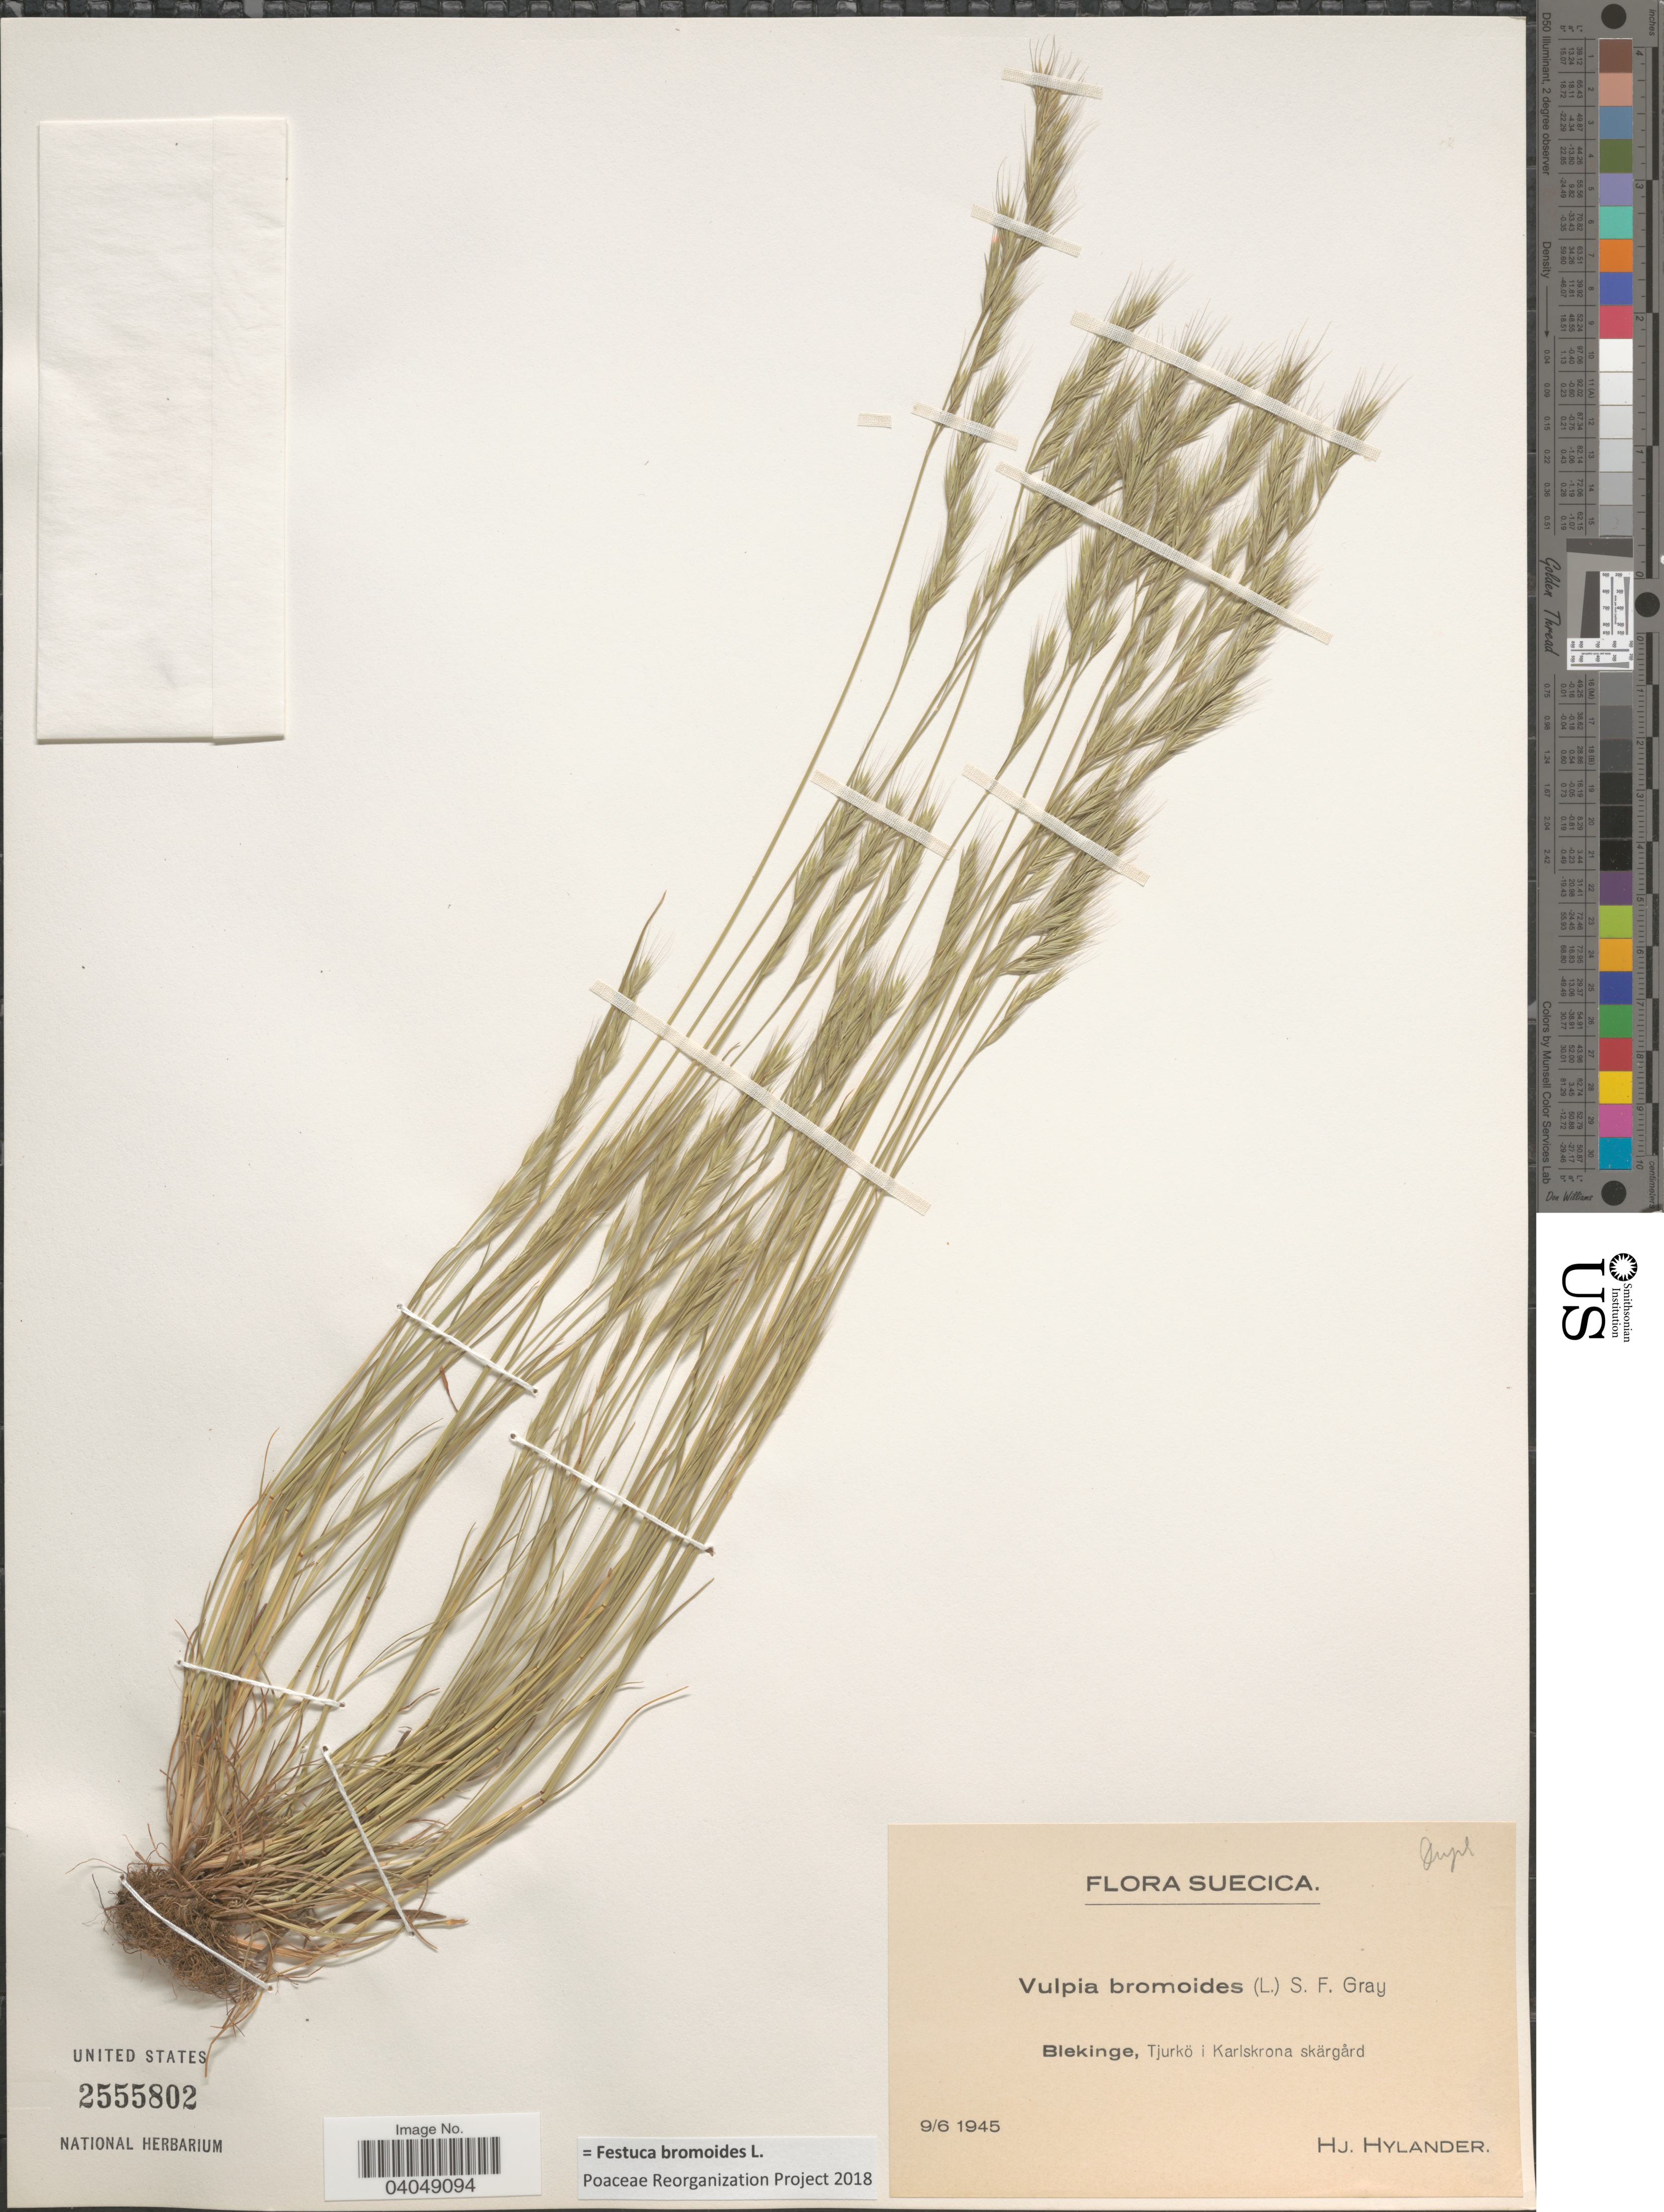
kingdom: Plantae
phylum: Tracheophyta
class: Liliopsida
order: Poales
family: Poaceae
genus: Festuca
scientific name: Festuca bromoides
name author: L.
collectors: H. Hylander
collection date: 1945-06-09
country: Sweden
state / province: Blekinge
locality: Suecica. Tjurkö i Karlskrona skärgård.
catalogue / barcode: US 2555802